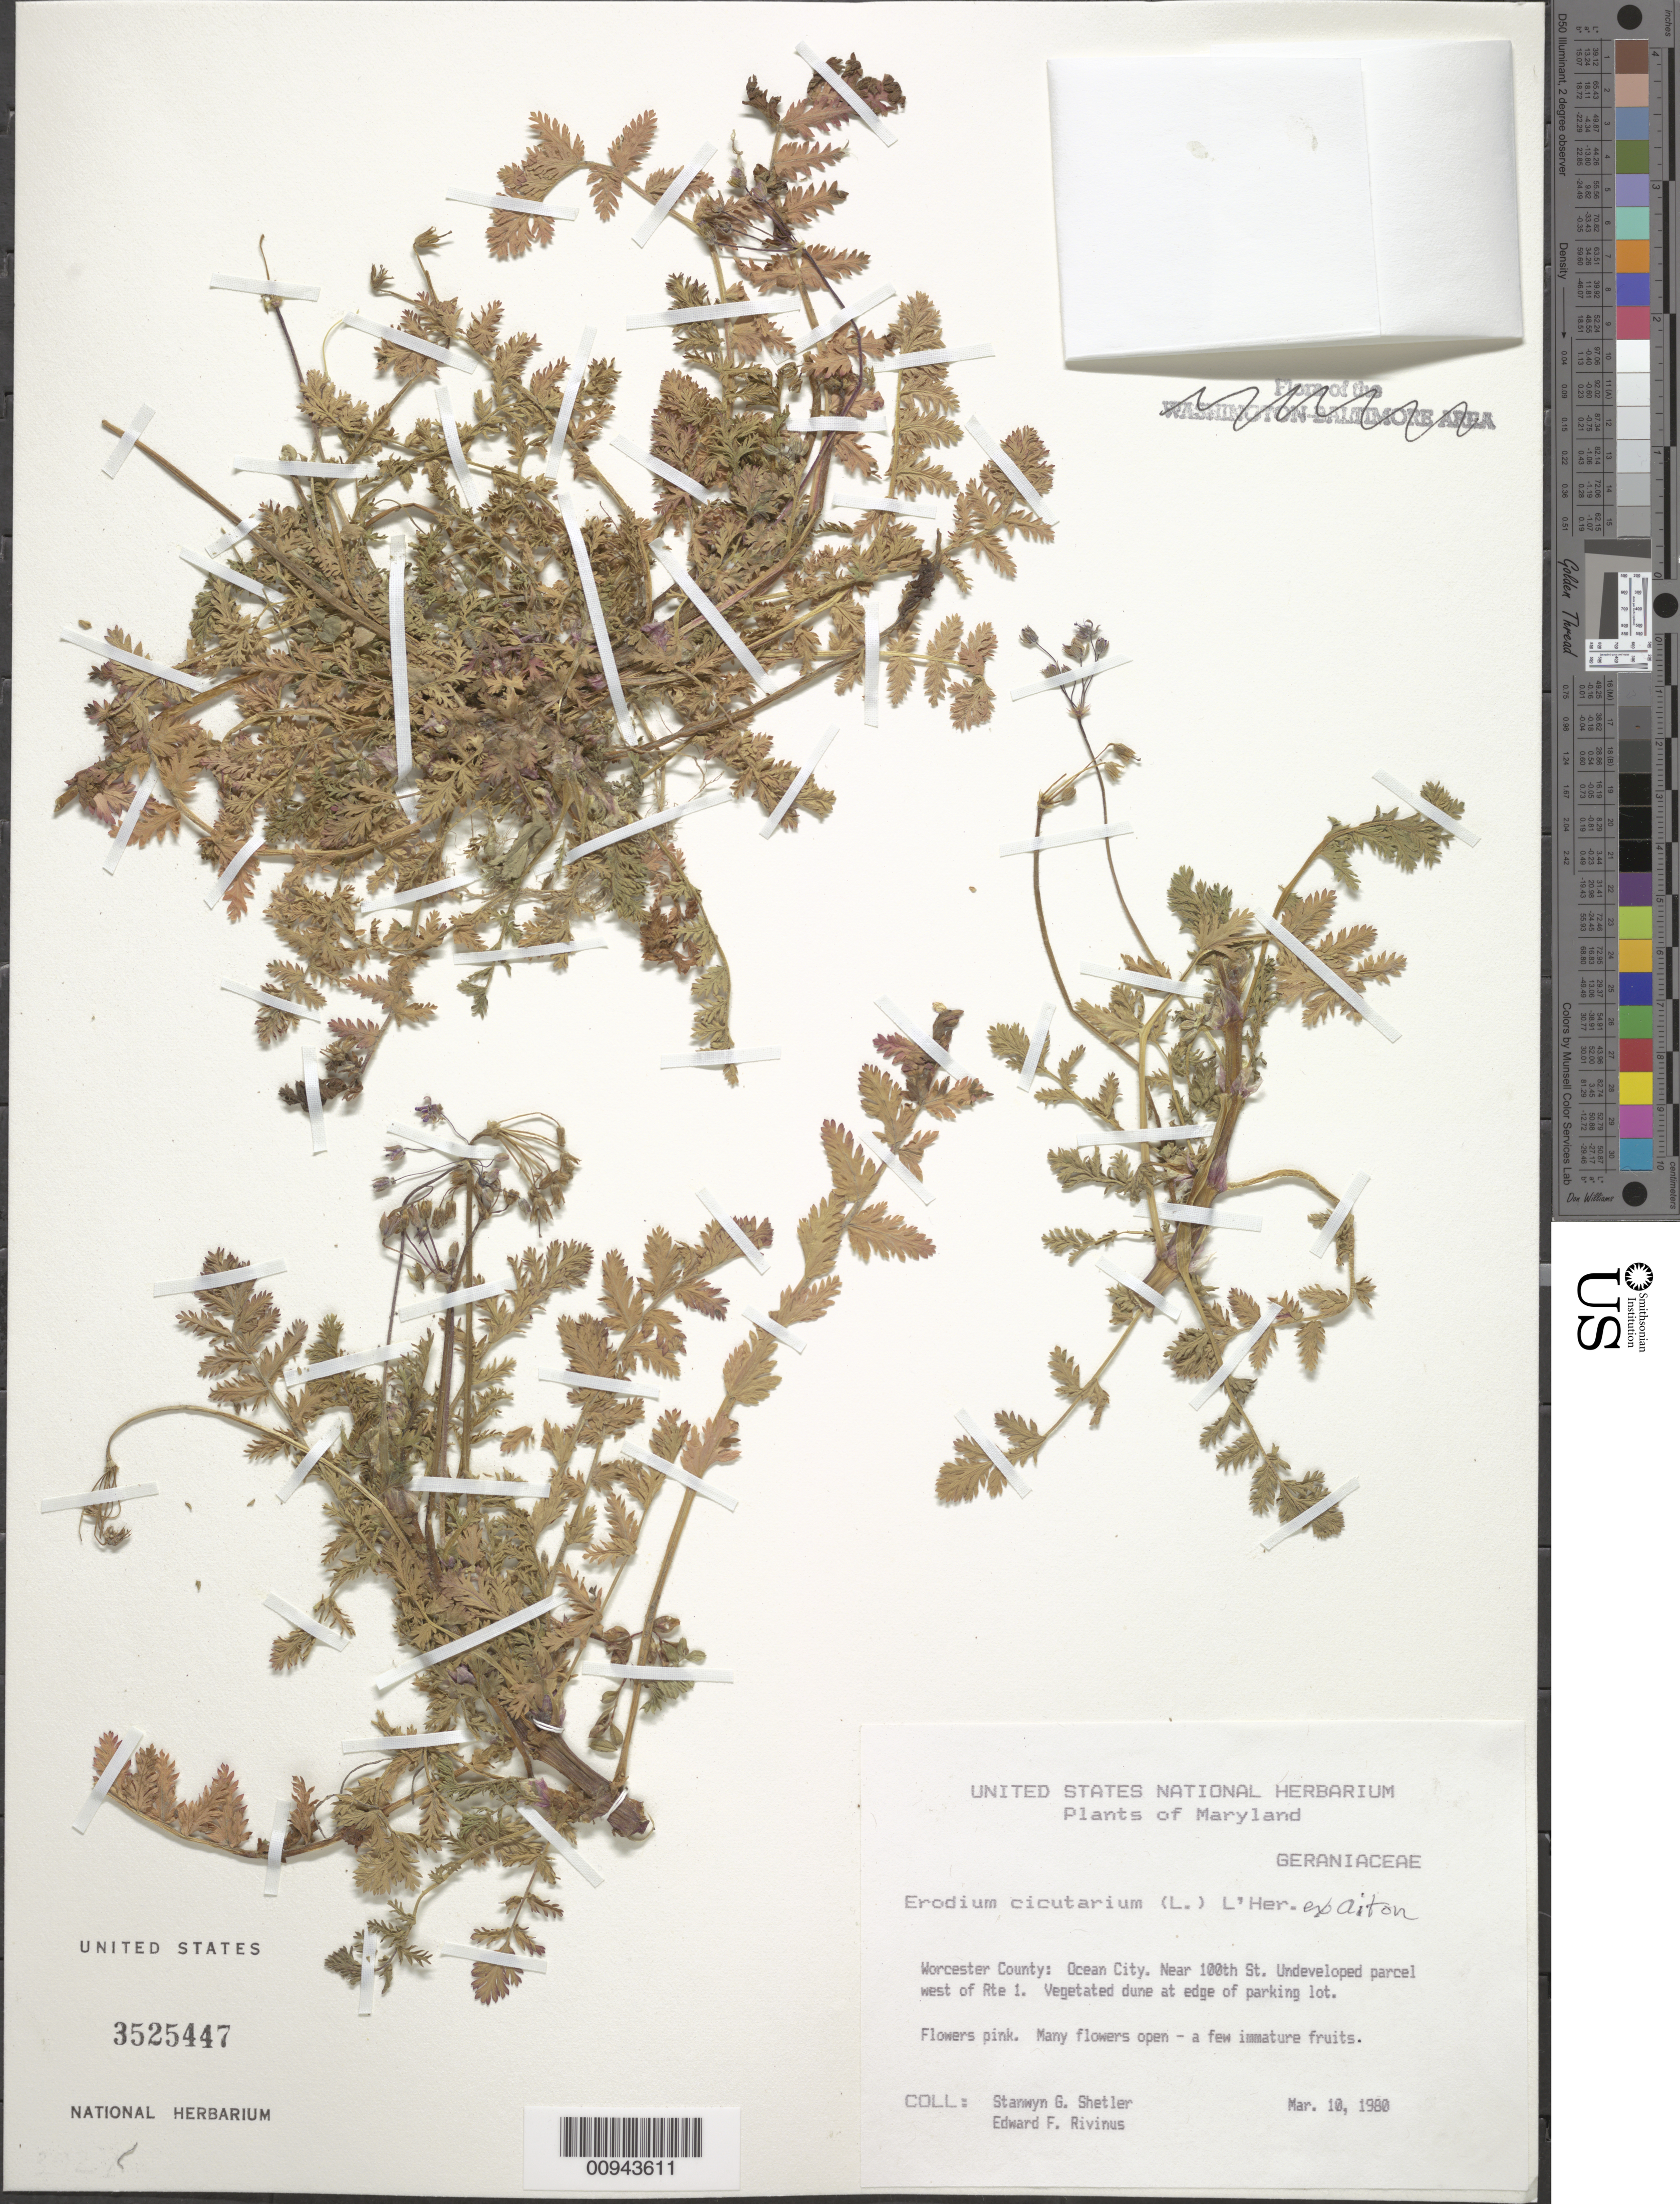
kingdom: Plantae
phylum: Tracheophyta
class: Magnoliopsida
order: Geraniales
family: Geraniaceae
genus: Erodium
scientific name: Erodium cicutarium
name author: (L.) L'Hér.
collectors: S. Shetler & E. Rivinus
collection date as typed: Mar. 10, 1980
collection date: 1980-03-10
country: United States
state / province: Maryland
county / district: Worcester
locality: Ocean City. Near 100th St. Undeveloped parcel of Route 1.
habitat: Vegetated dune at edge of parking lot.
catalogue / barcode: US 3525447